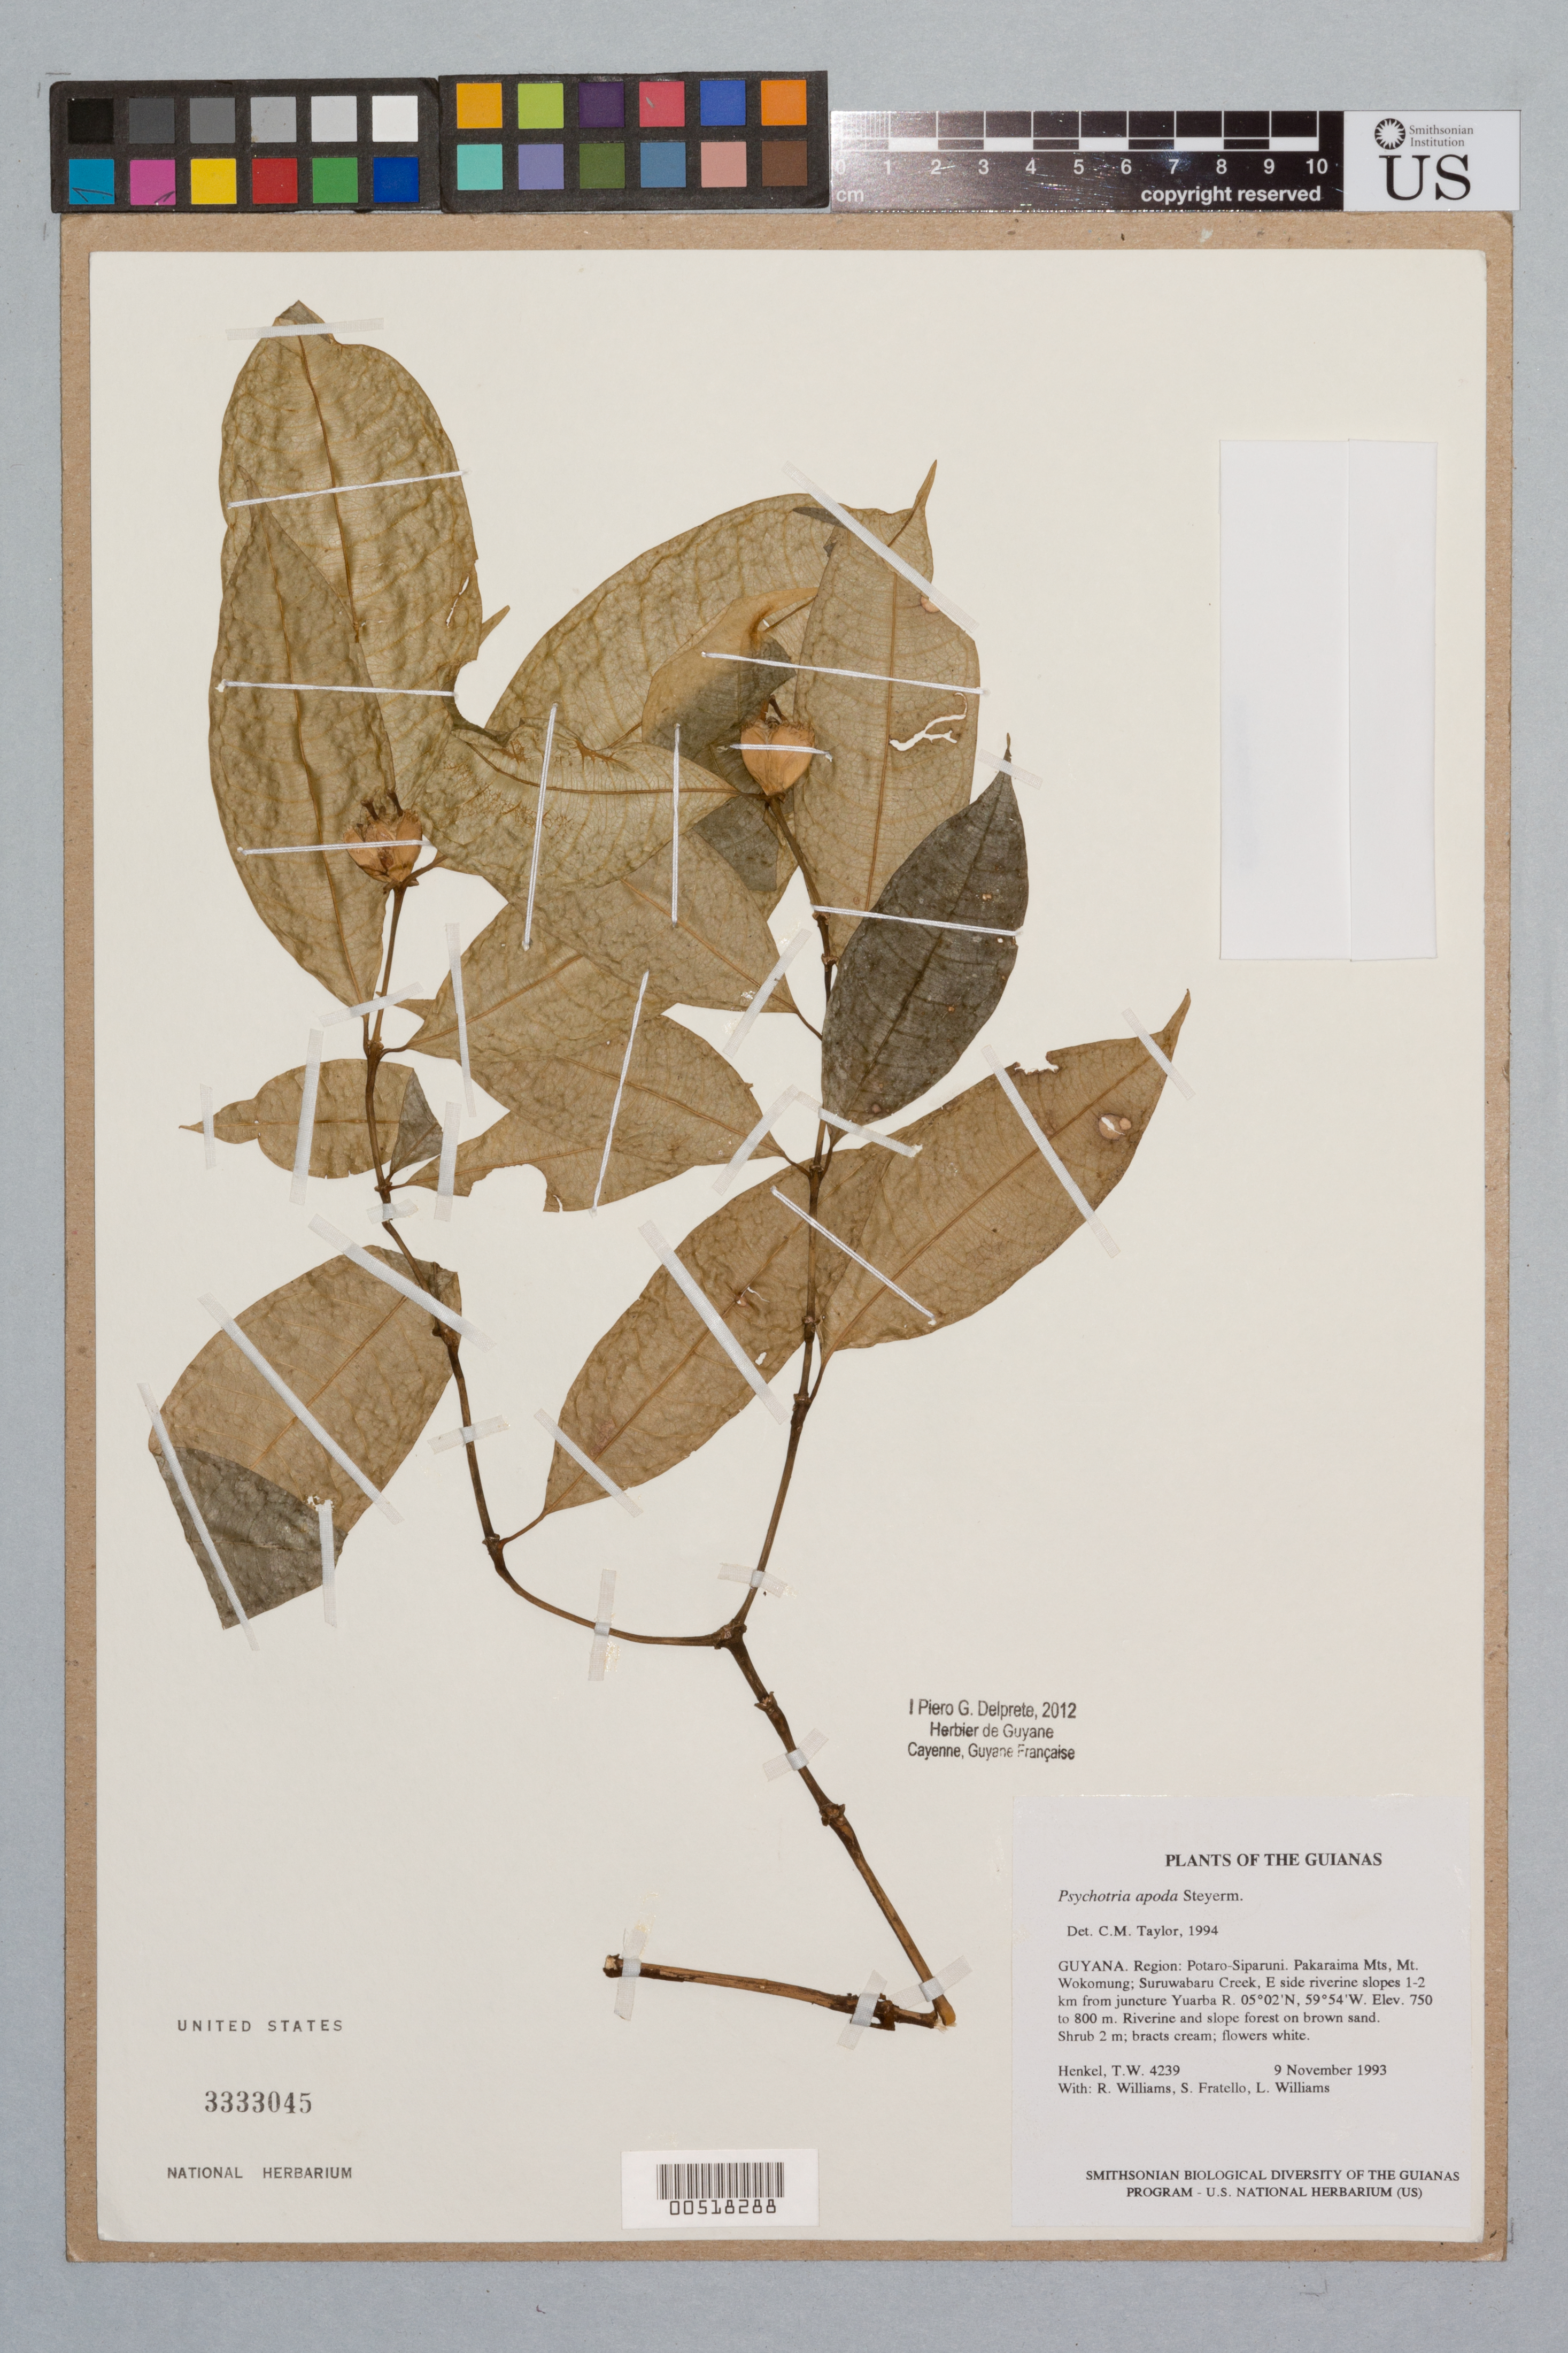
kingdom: Plantae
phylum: Tracheophyta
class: Magnoliopsida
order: Gentianales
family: Rubiaceae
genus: Palicourea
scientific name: Palicourea apoda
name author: (Steyerm.) Delprete & J.H. Kirkbr.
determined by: Kirkbride, J. H., Jr.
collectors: T. Henkel, R. Williams, S. Fratello & L. Williams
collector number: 4239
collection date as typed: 9 November 1993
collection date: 1993-11-09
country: Guyana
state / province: Potaro-Siparuni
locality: Pakaraima Mts, Mt. Wokomung; Suruwabaru Creek, E side riverine slopes 1-2 km from juncture Yuarba R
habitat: Riverine and slope forest on brown sand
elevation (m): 750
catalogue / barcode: US 3333045